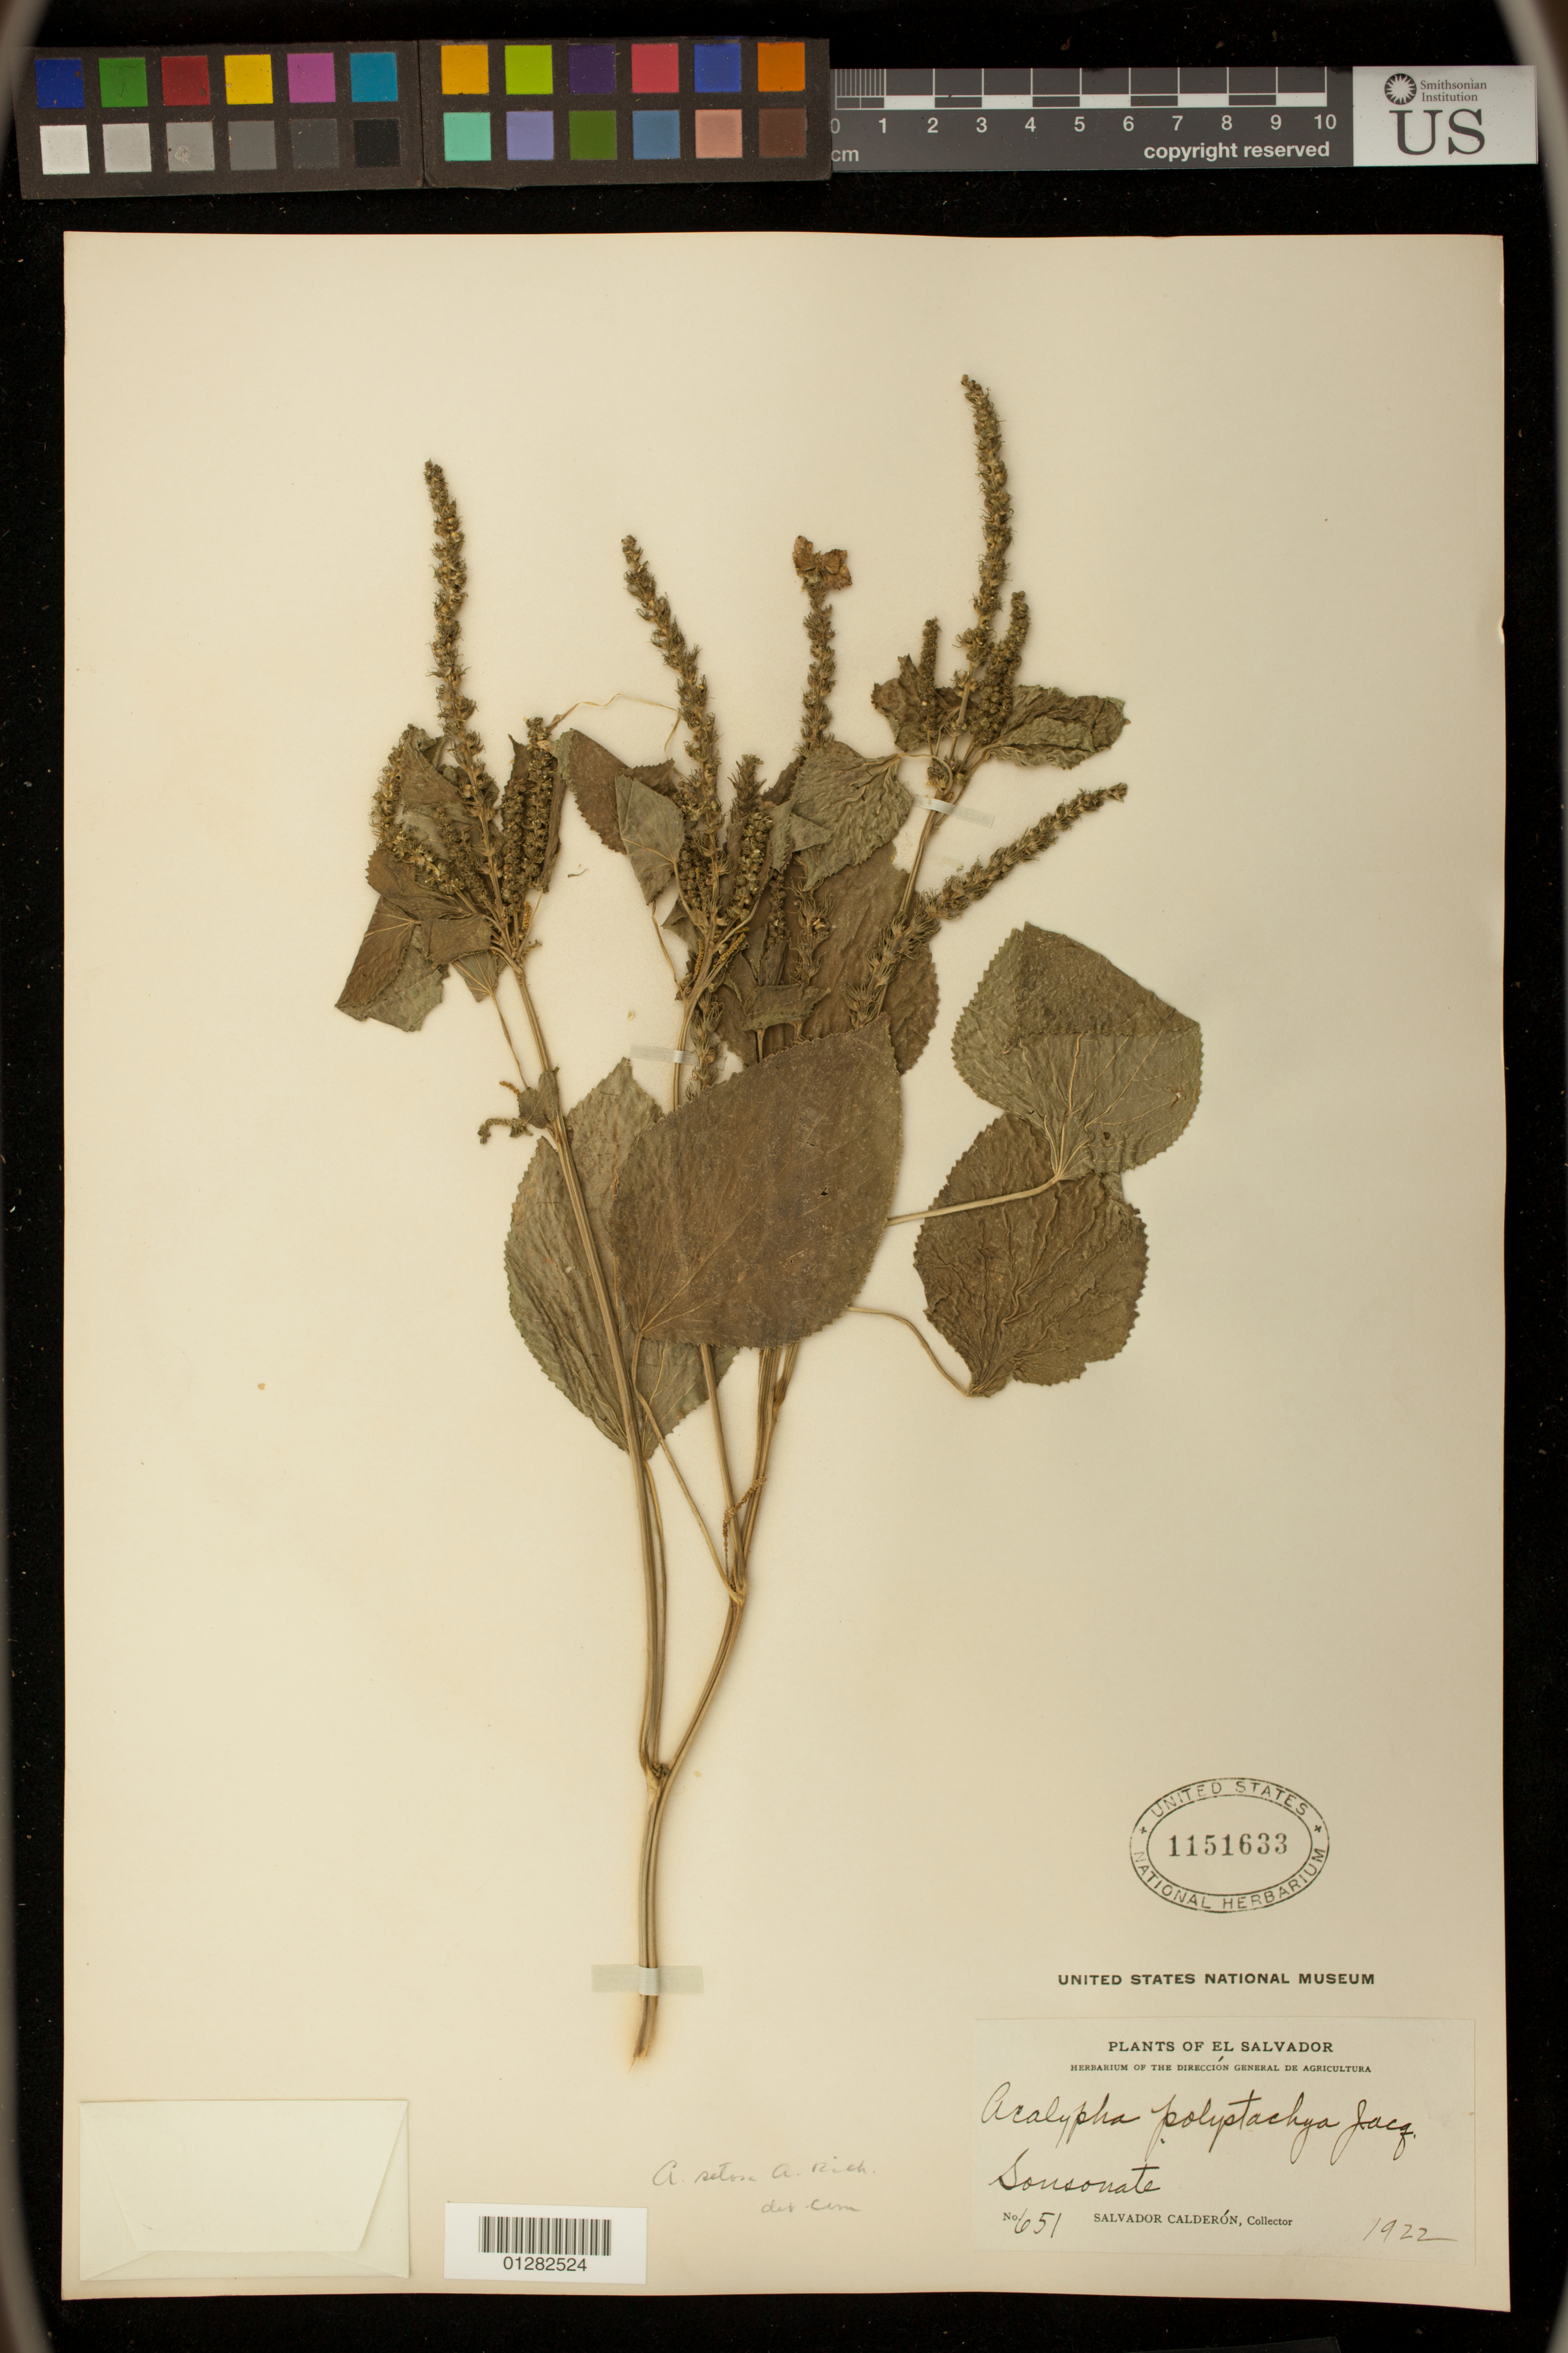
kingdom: Plantae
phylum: Tracheophyta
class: Magnoliopsida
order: Malpighiales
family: Euphorbiaceae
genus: Acalypha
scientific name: Acalypha setosa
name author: A. Rich.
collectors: I.M. Johnston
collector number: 651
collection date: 1922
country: El Salvador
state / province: Sonsonate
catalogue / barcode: US 1151633